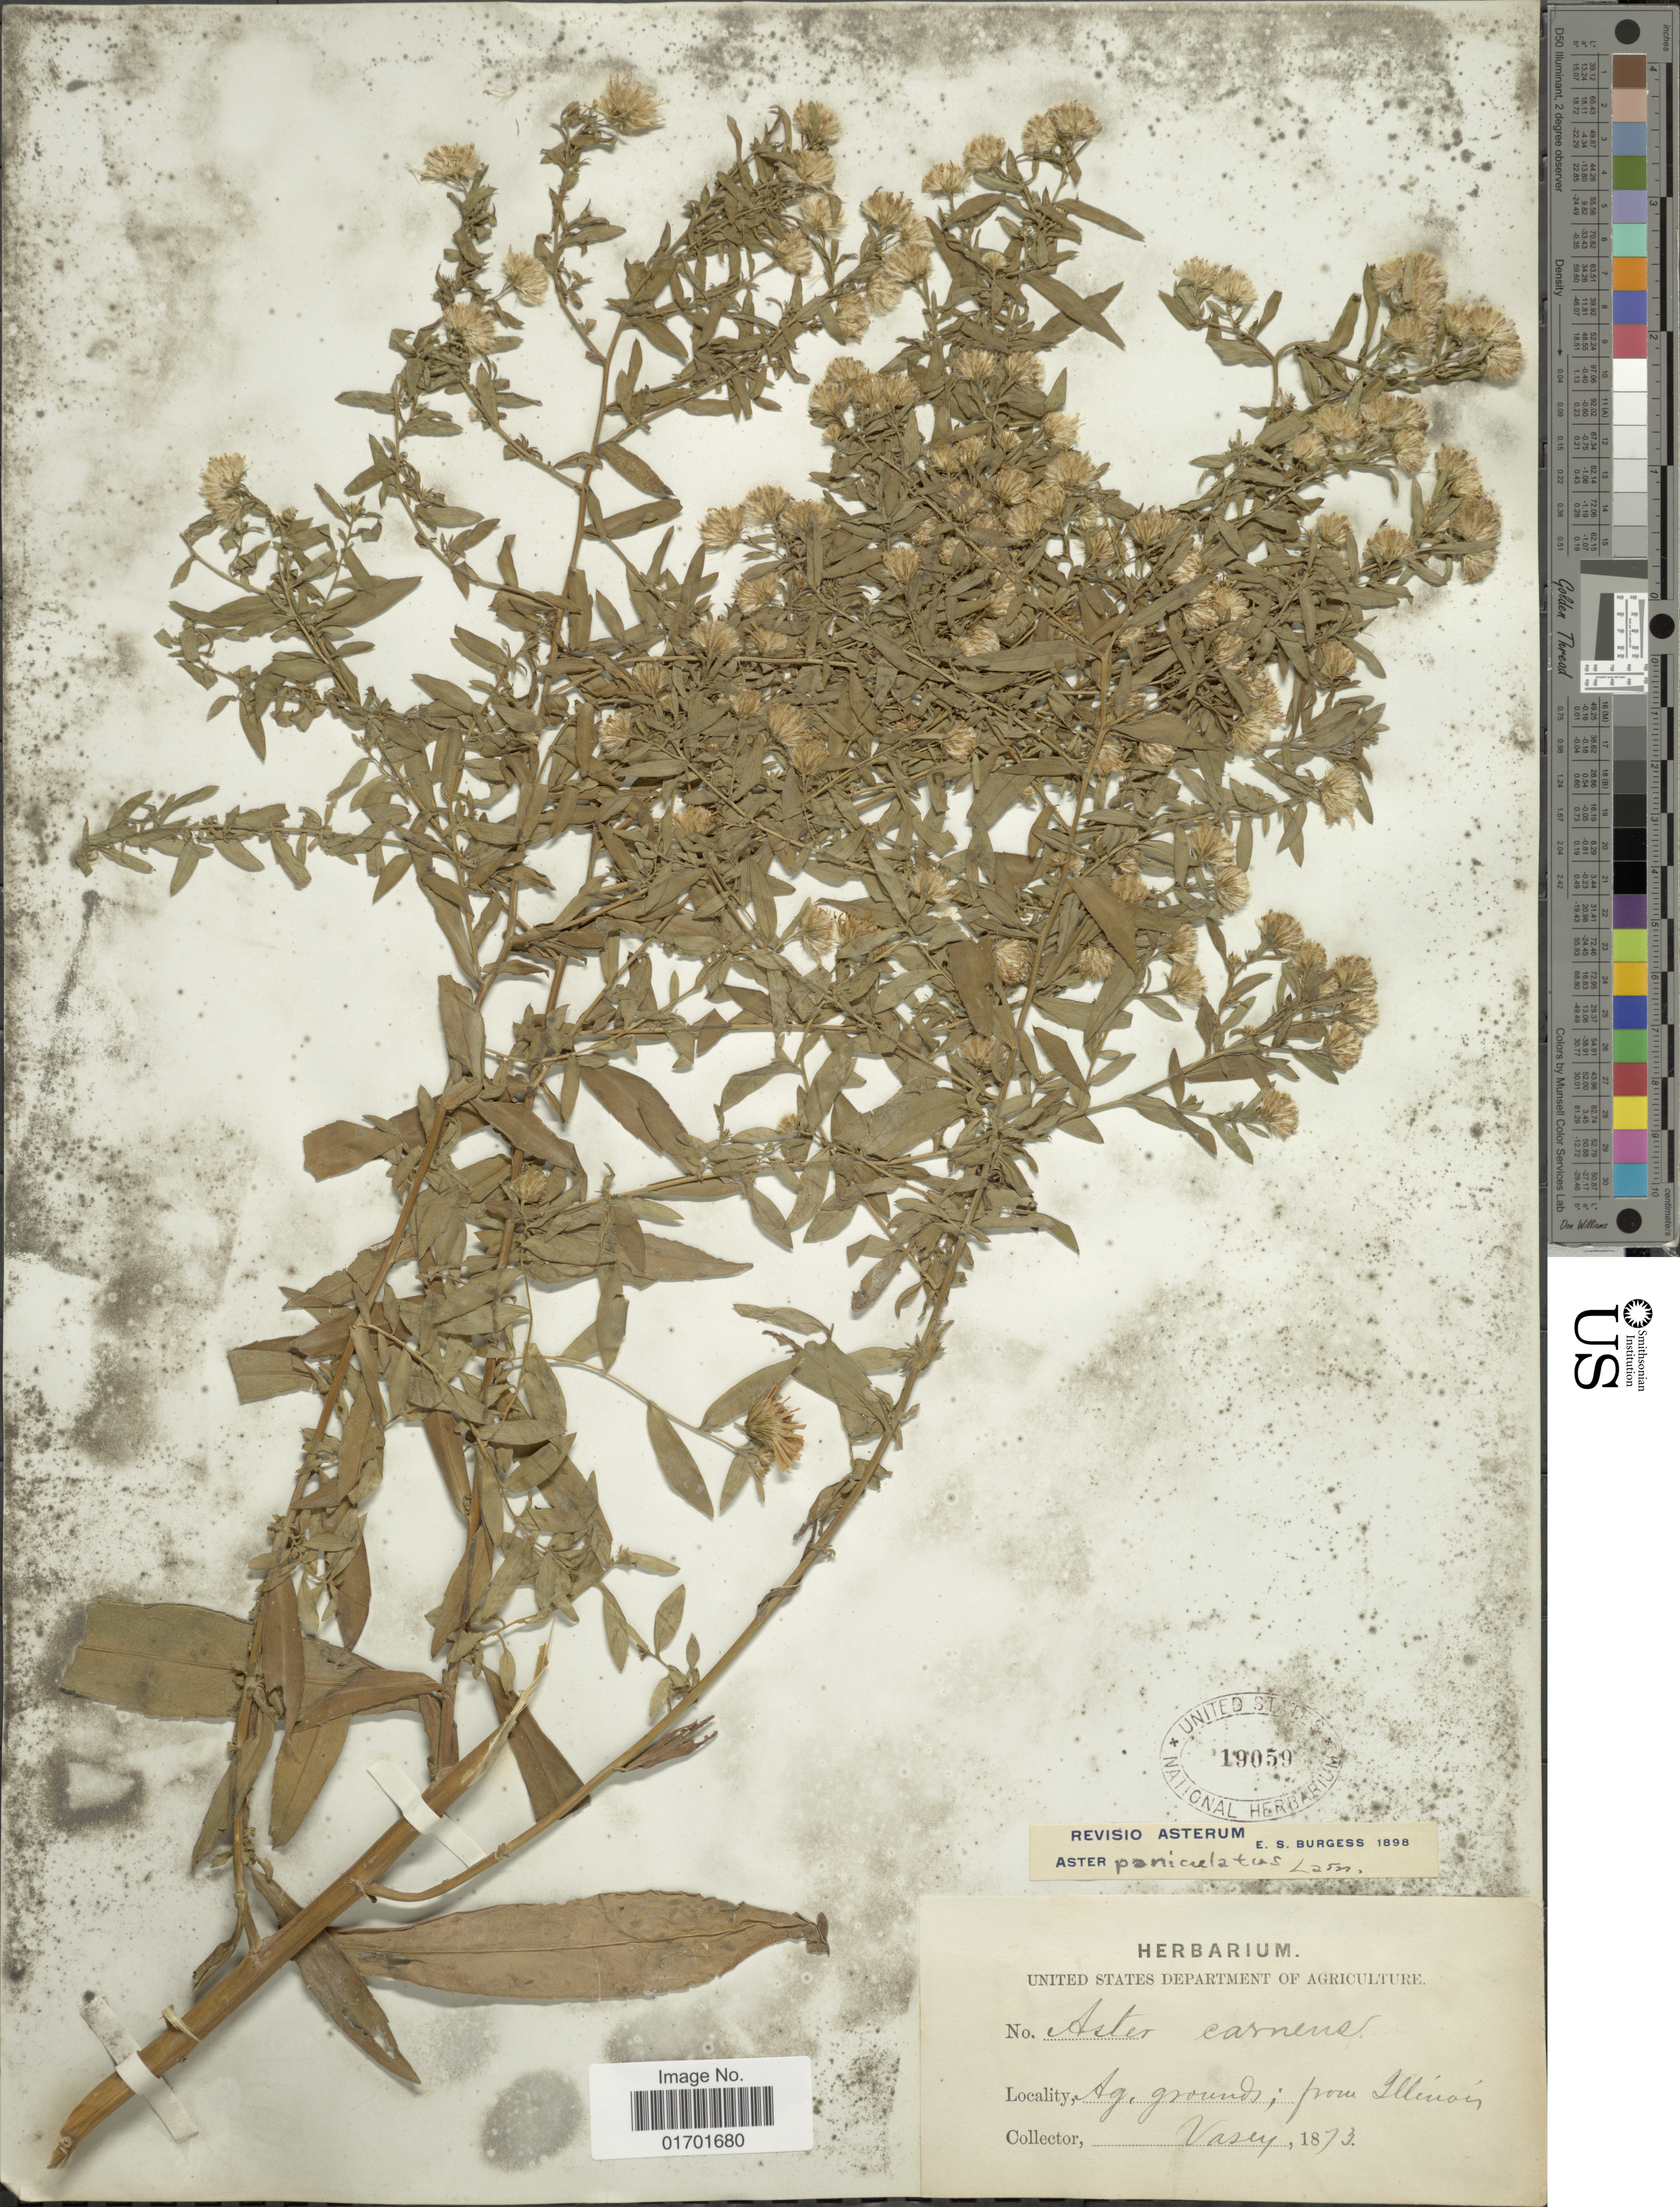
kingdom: Plantae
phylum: Tracheophyta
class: Magnoliopsida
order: Asterales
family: Asteraceae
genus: Symphyotrichum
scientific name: Symphyotrichum lanceolatum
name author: (Willd.) G.L. Nesom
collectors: Vasey, --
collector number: aster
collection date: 1873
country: United States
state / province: Illinois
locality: Ag, ground; from Illinois.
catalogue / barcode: US 19059